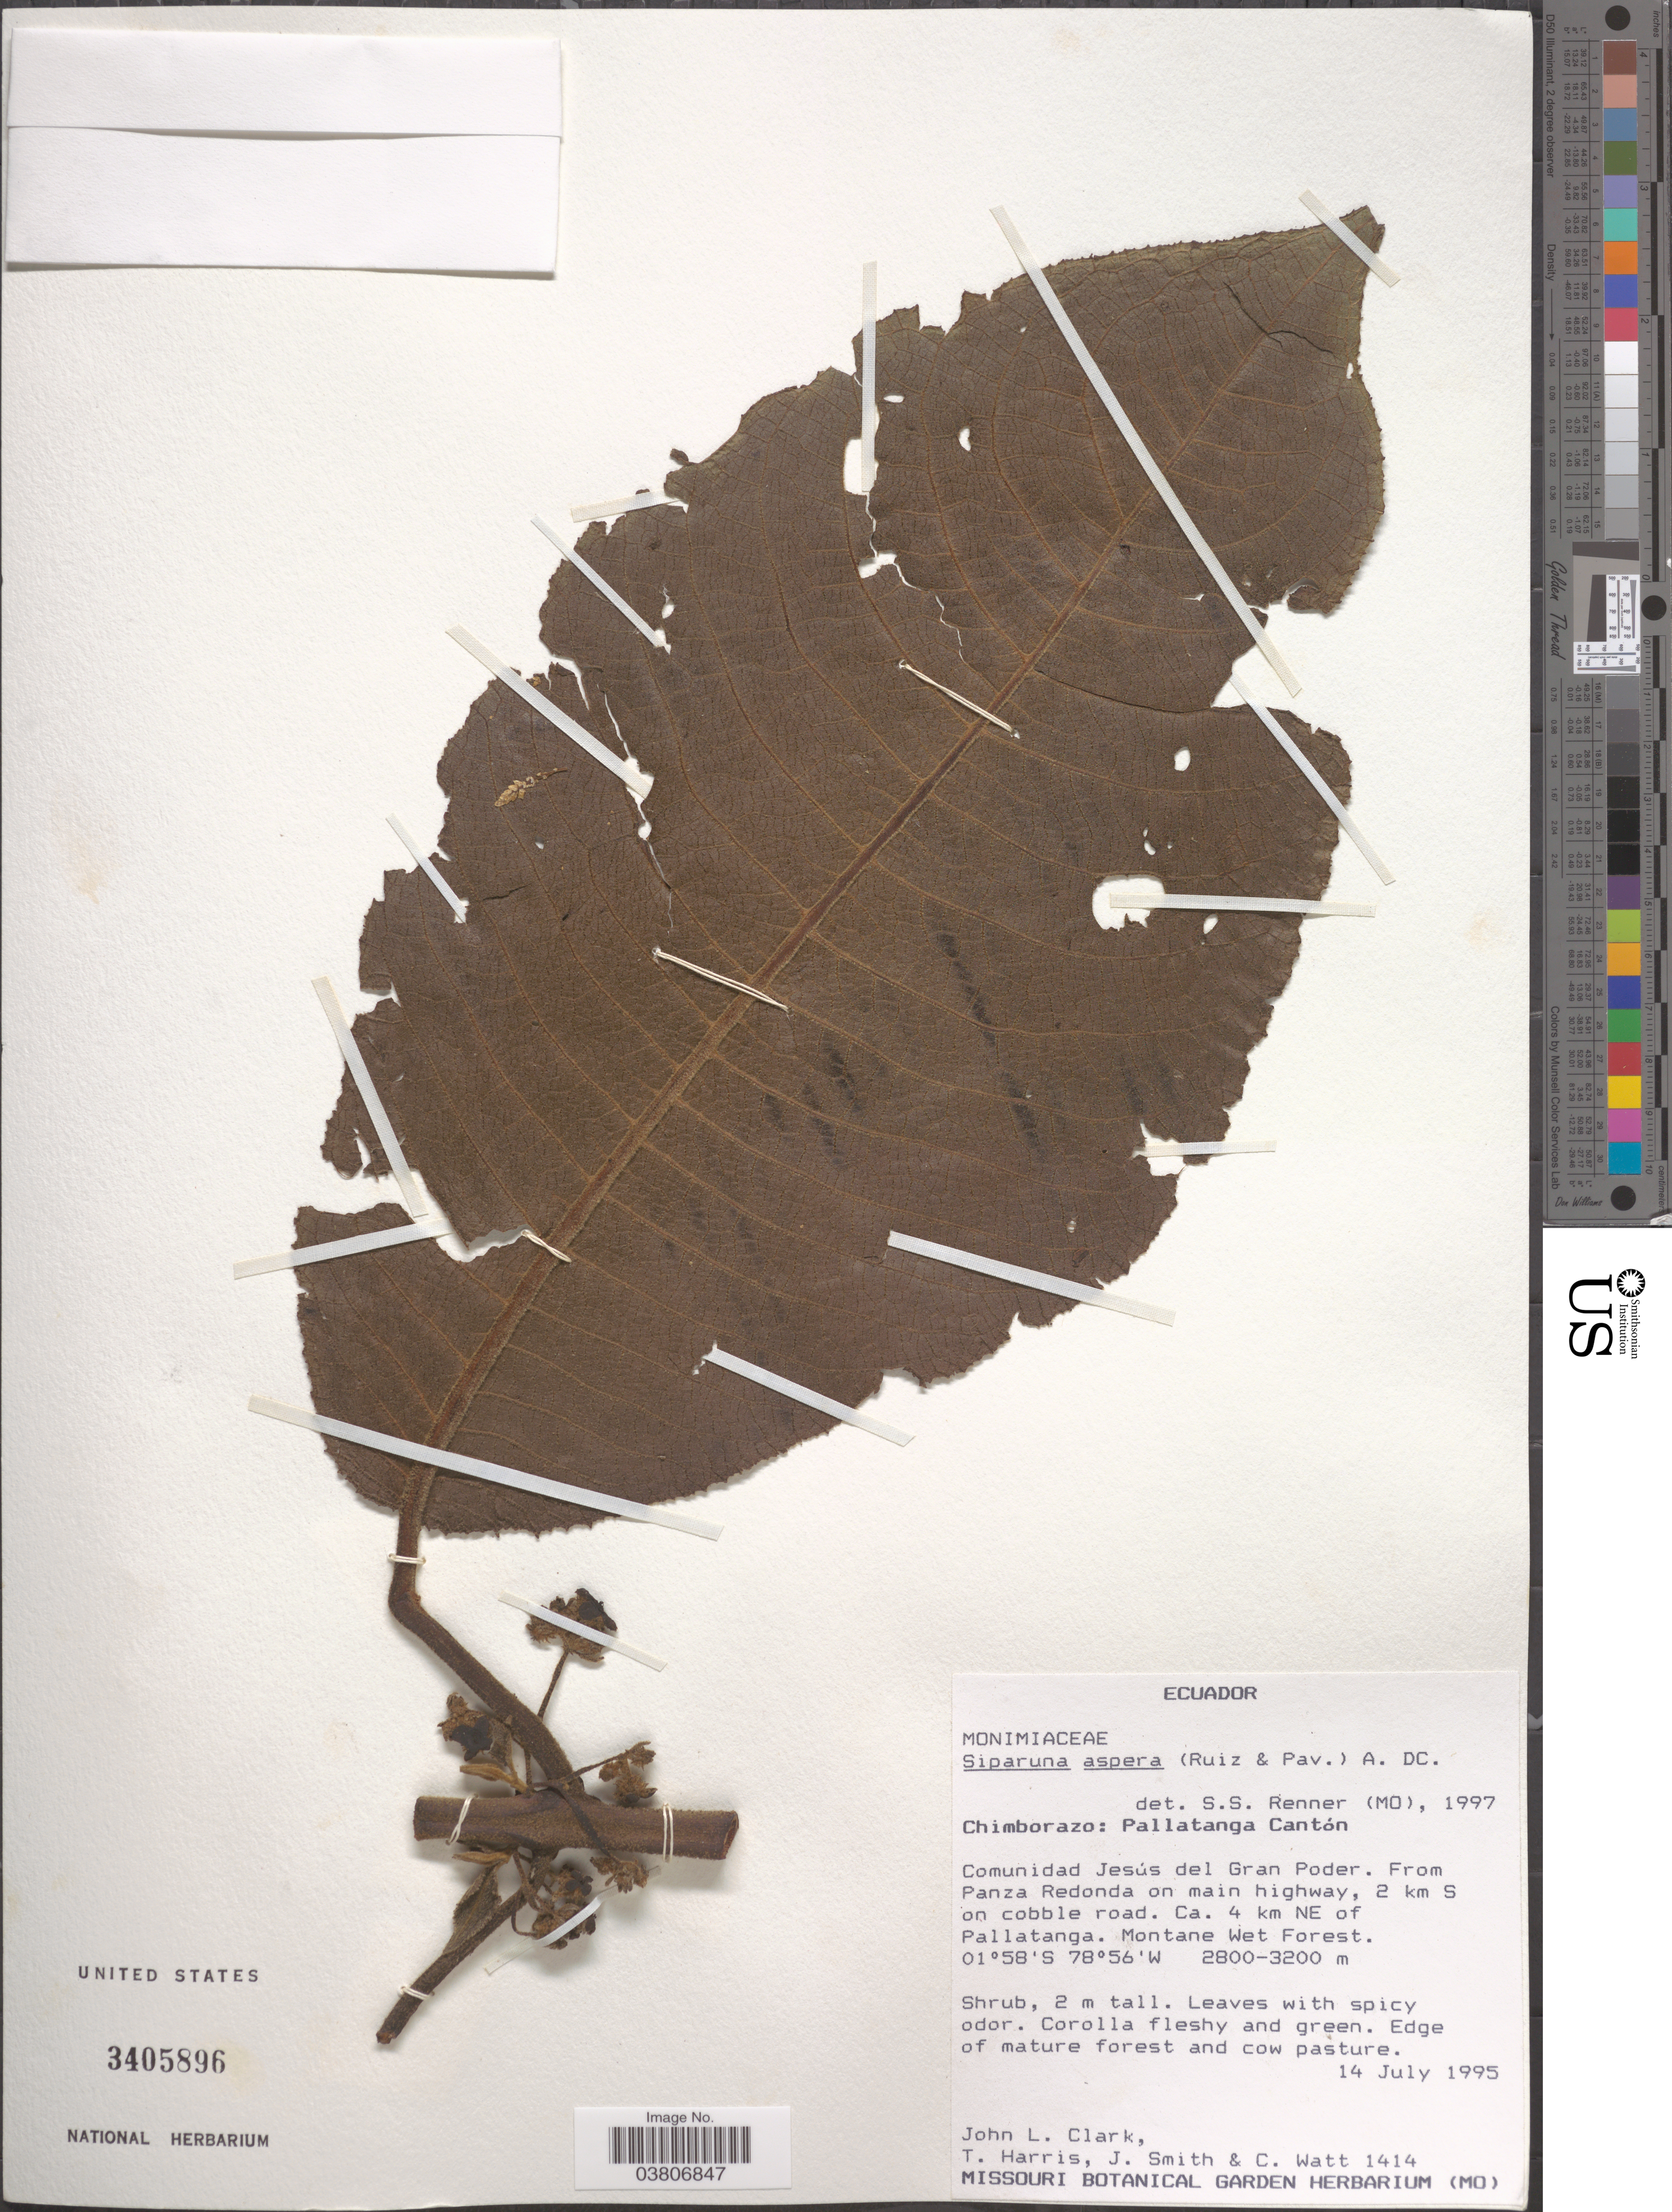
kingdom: Plantae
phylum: Tracheophyta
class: Magnoliopsida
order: Laurales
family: Siparunaceae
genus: Siparuna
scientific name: Siparuna aspera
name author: (Ruiz & Pav.) A. DC.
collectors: J. L. Clark, T. Harris, J. Smith & C. Watt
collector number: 1414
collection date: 1995-07-14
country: Ecuador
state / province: Chimborazo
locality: Pallatanga Cantón. Comunidad Jesús del Gran Poder. From Panza Redonda on main highway, 2 km S on cobble road. Ca. 4 km NE of Pallatanga.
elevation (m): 2800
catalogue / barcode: US 3405896